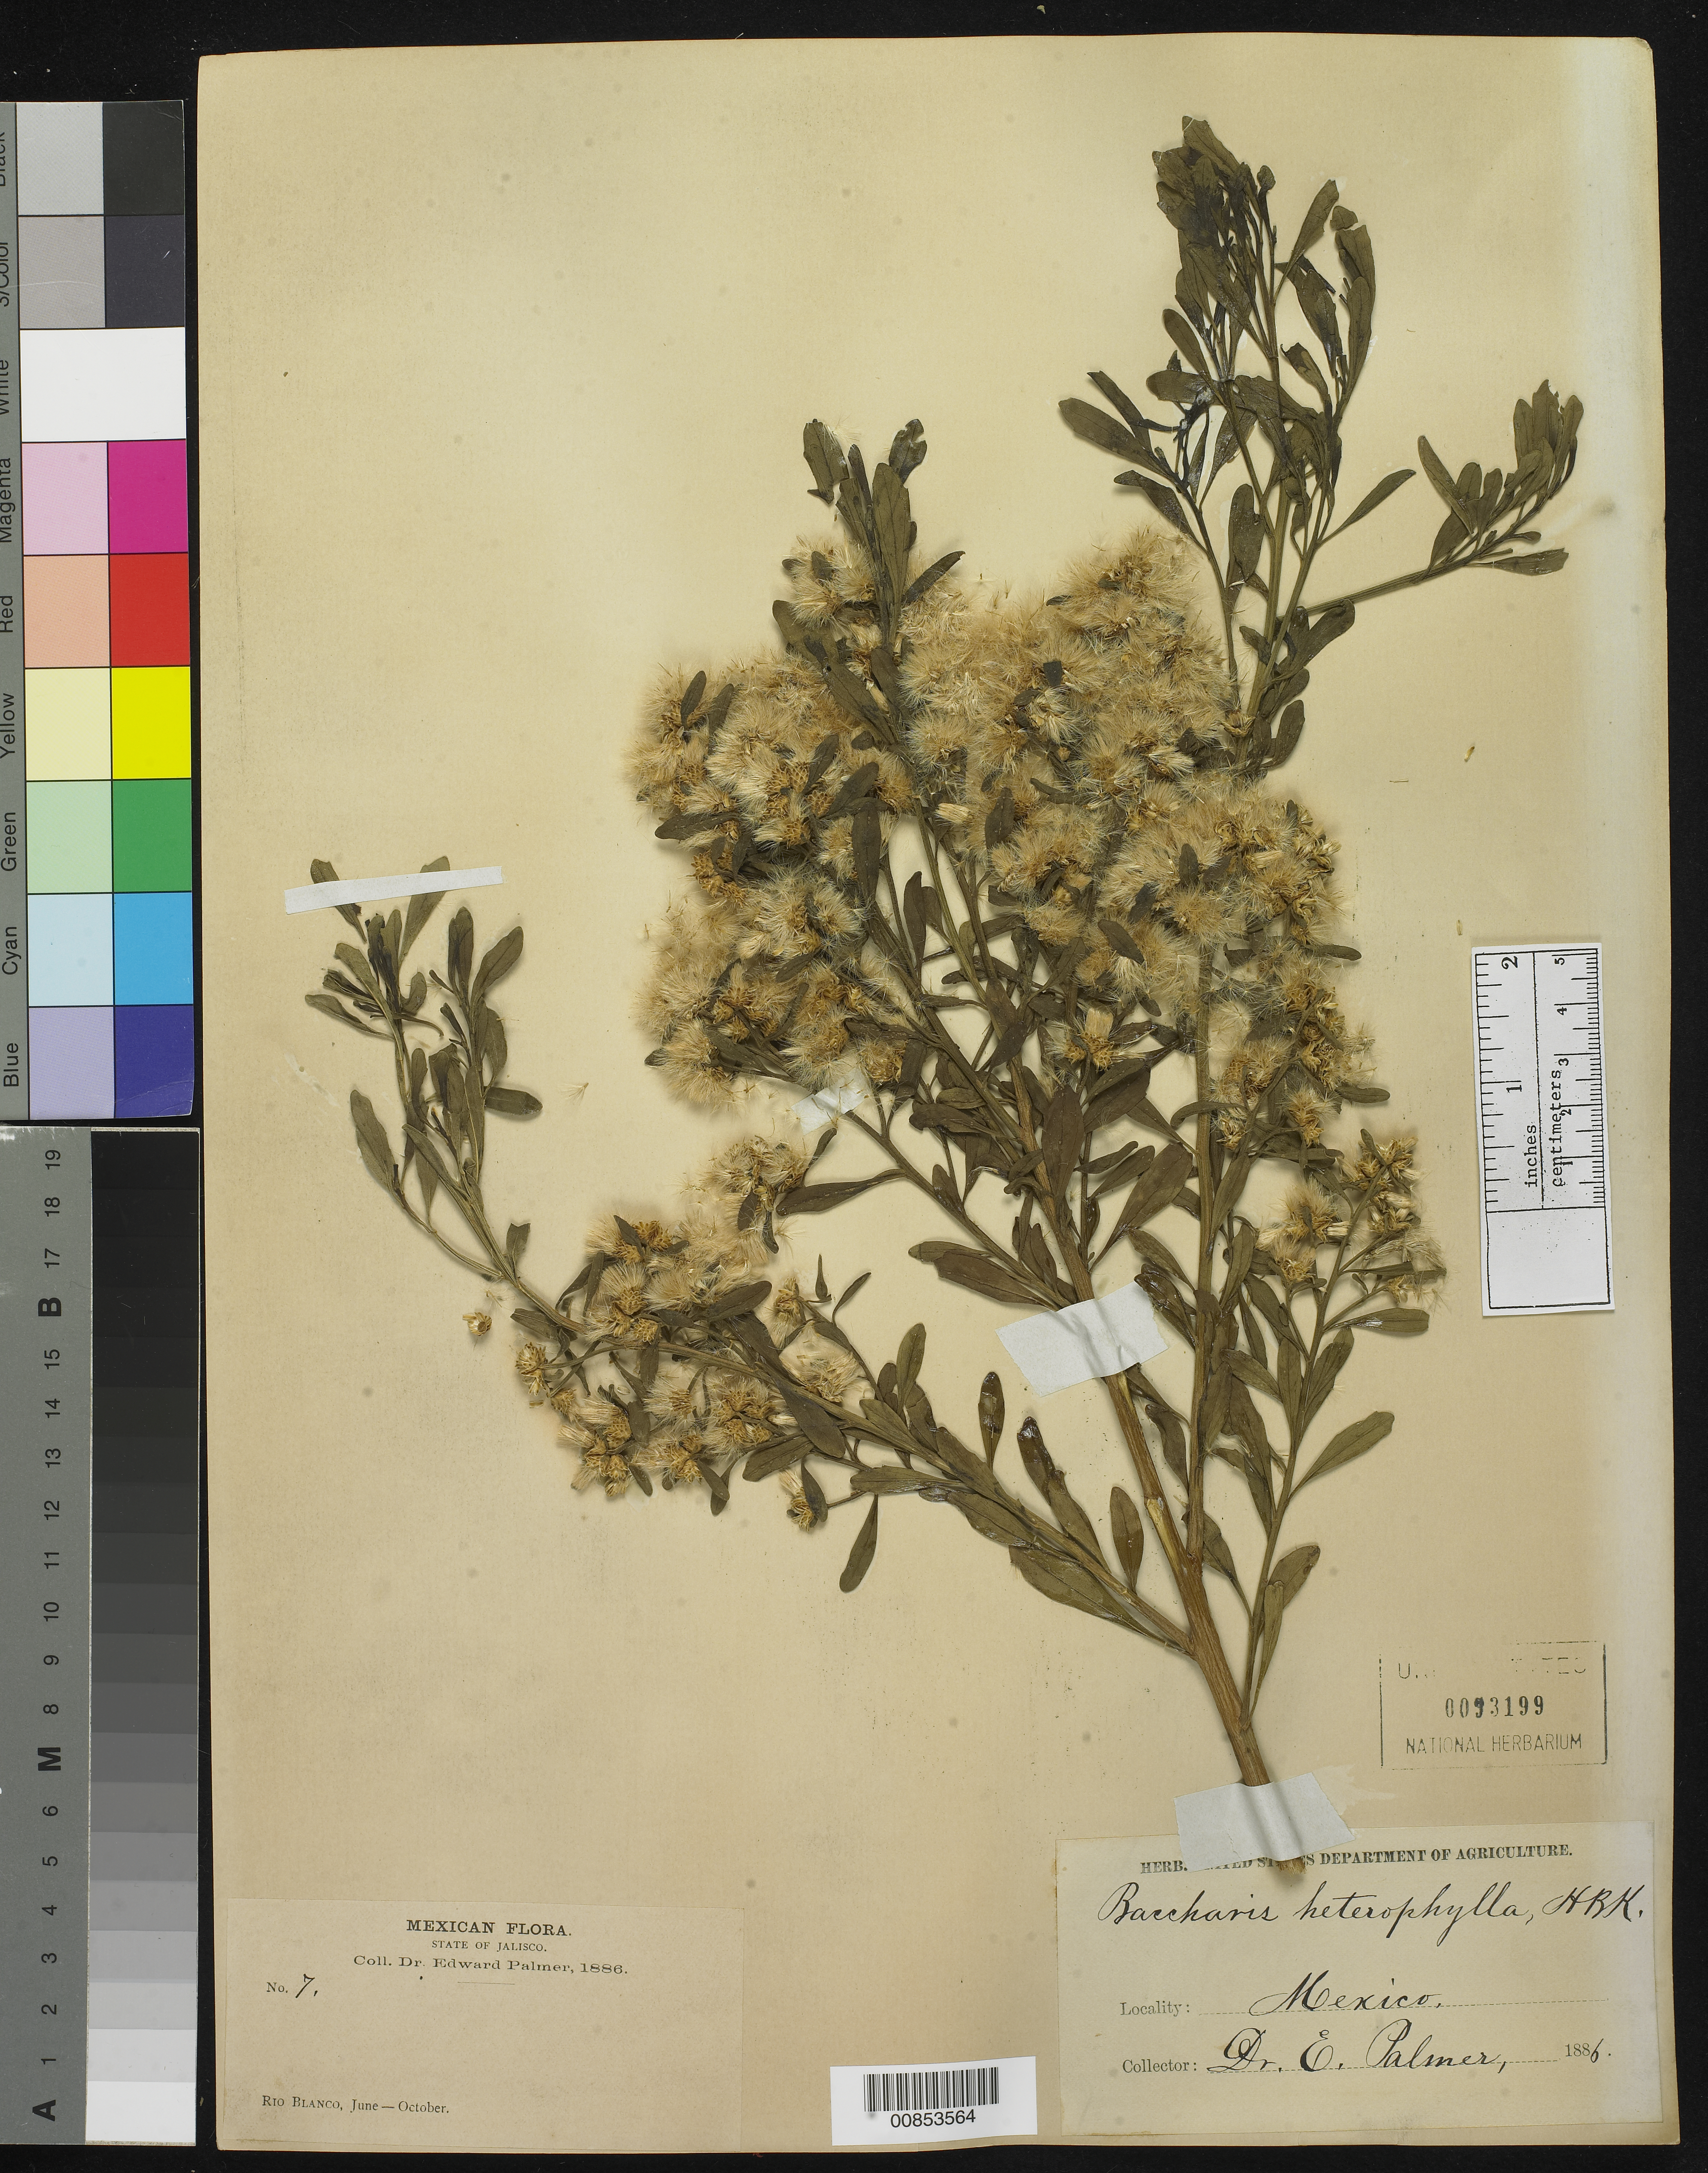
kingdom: Plantae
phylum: Tracheophyta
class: Magnoliopsida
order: Asterales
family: Asteraceae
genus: Baccharis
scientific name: Baccharis heterophylla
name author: Kunth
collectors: E. Palmer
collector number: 7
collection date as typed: Jun 1886 to -- Oct 1886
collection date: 1886-06/1886-10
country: Mexico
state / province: Jalisco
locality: Río Blanco, Jalisco.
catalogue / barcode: US 93199